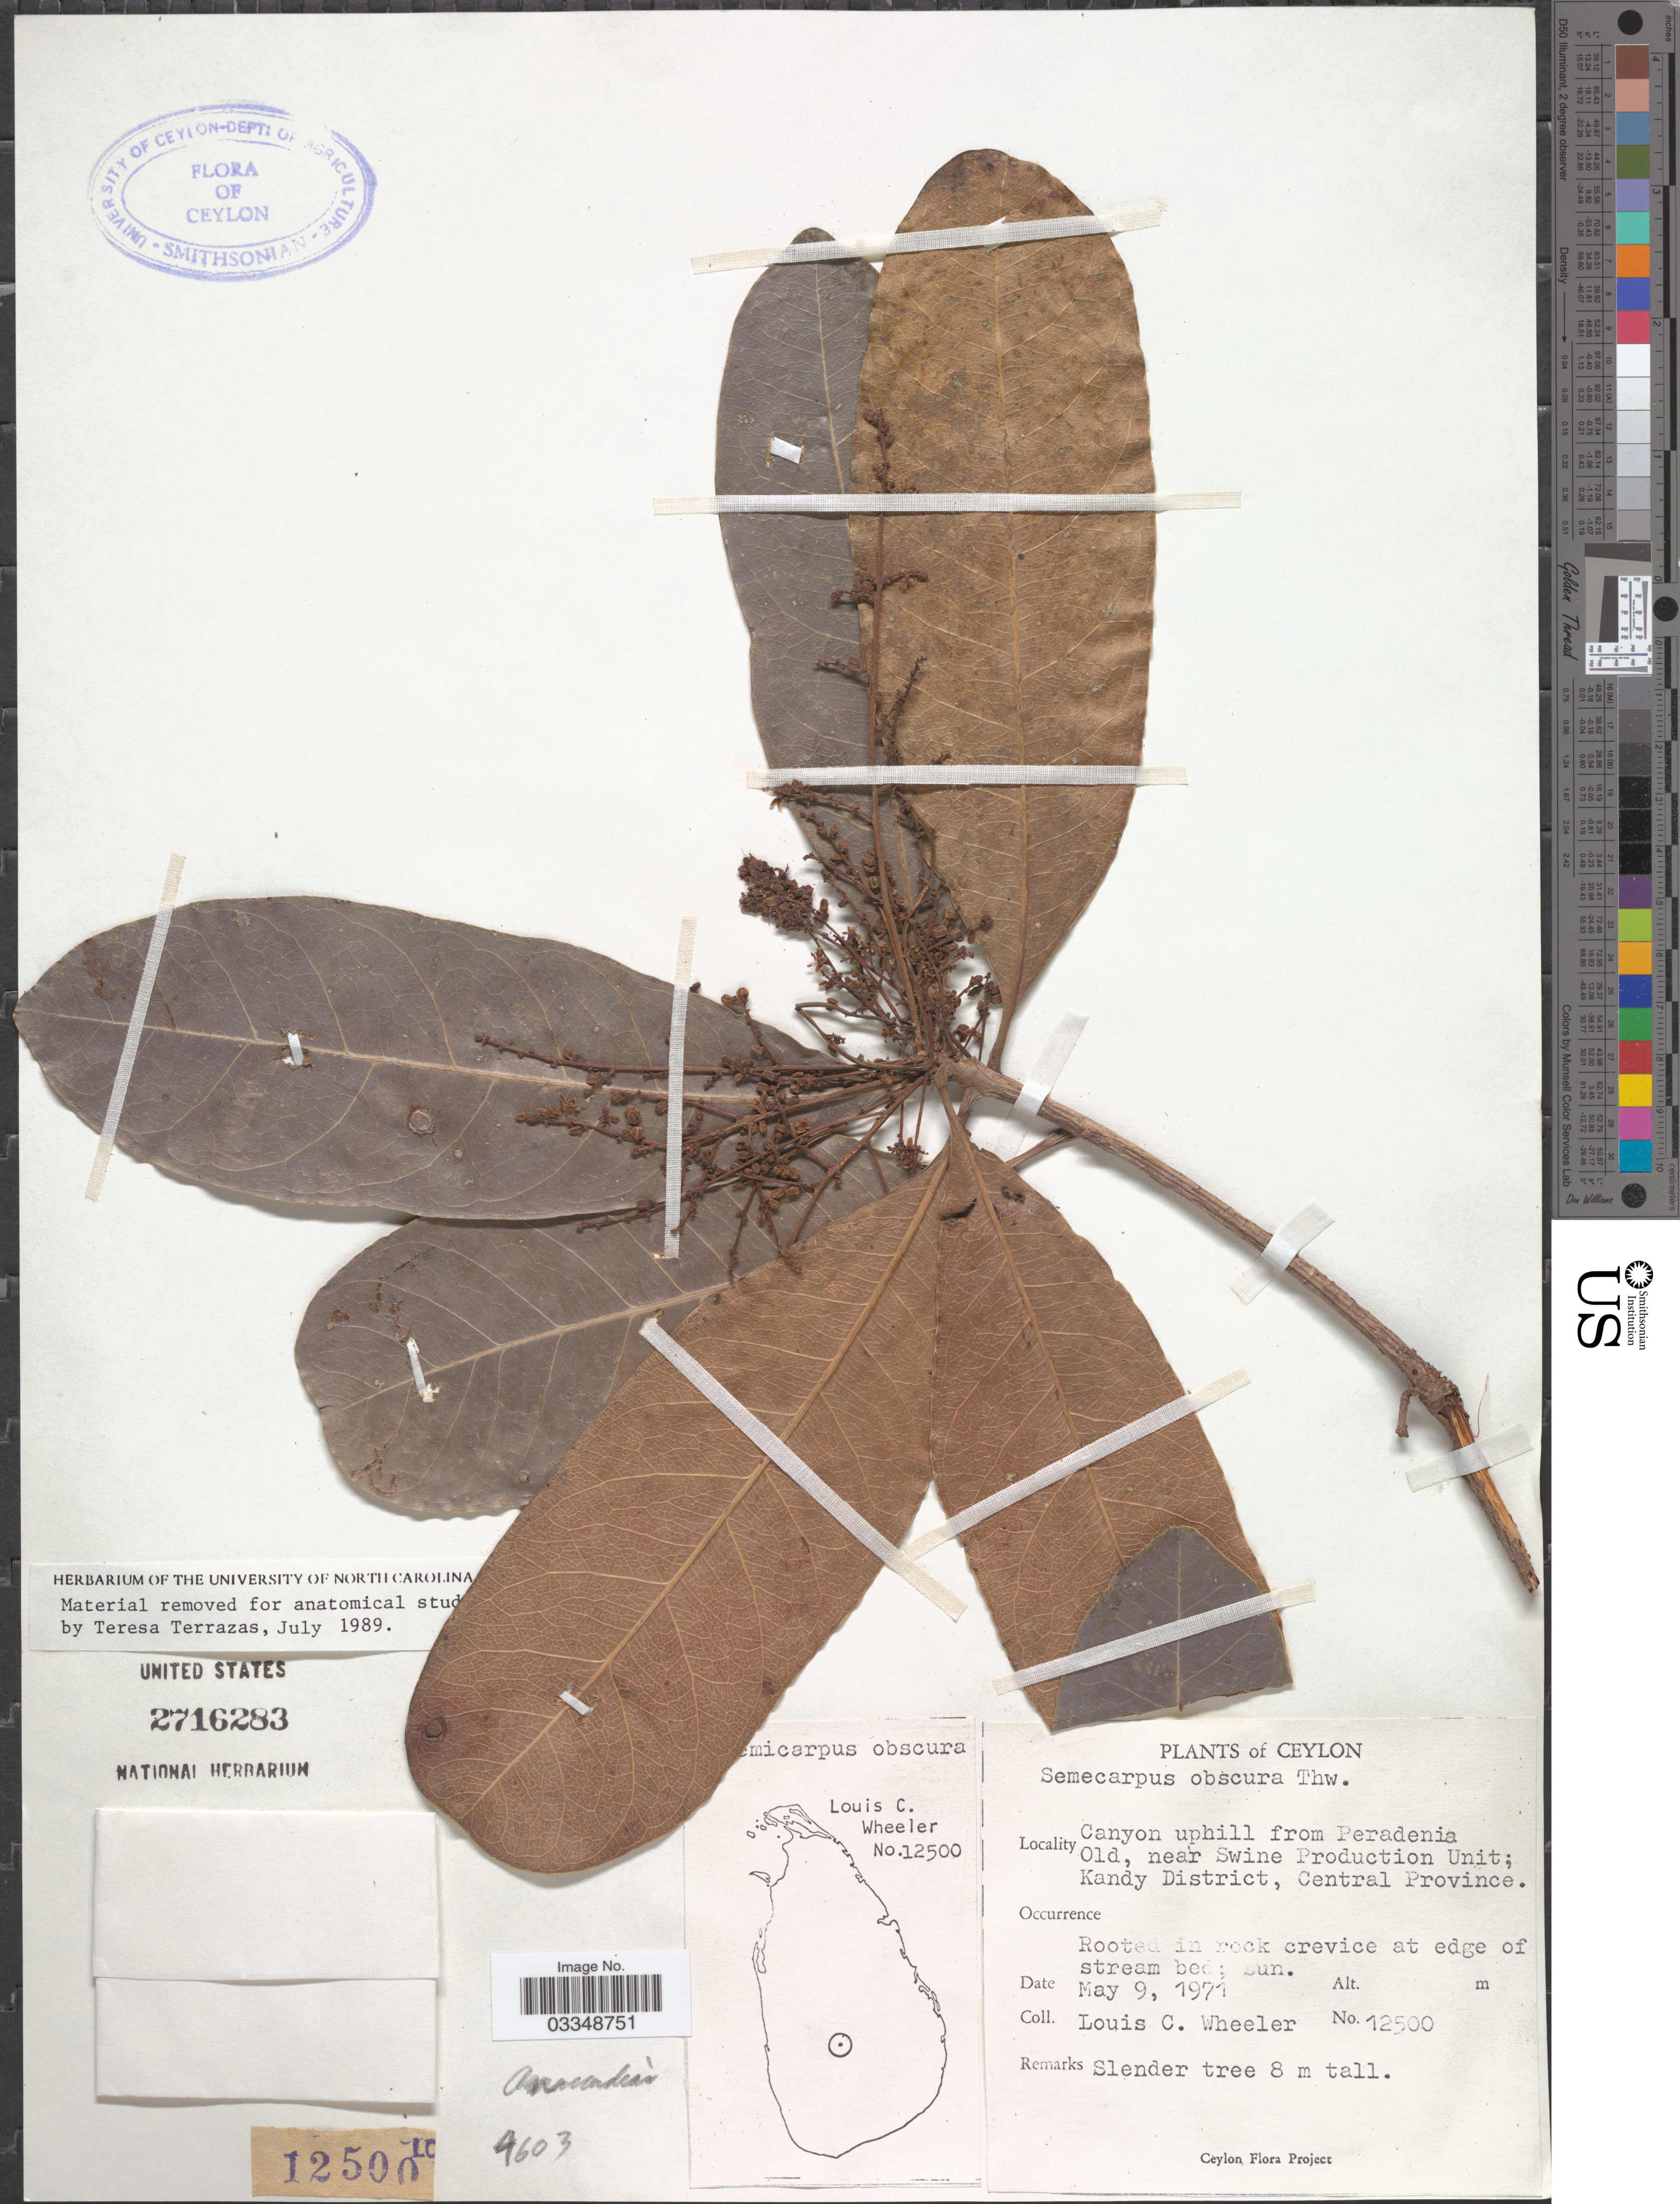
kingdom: Plantae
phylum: Tracheophyta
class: Magnoliopsida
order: Sapindales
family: Anacardiaceae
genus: Semecarpus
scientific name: Semecarpus obscurus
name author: Thwaites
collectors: L. C. Wheeler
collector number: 12500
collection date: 1971-05-09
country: Sri Lanka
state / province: Central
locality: Ceylon. Canyon uphill from Peradenia Old, near Swine Production Unit; Kandy District.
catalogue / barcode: US 2716283